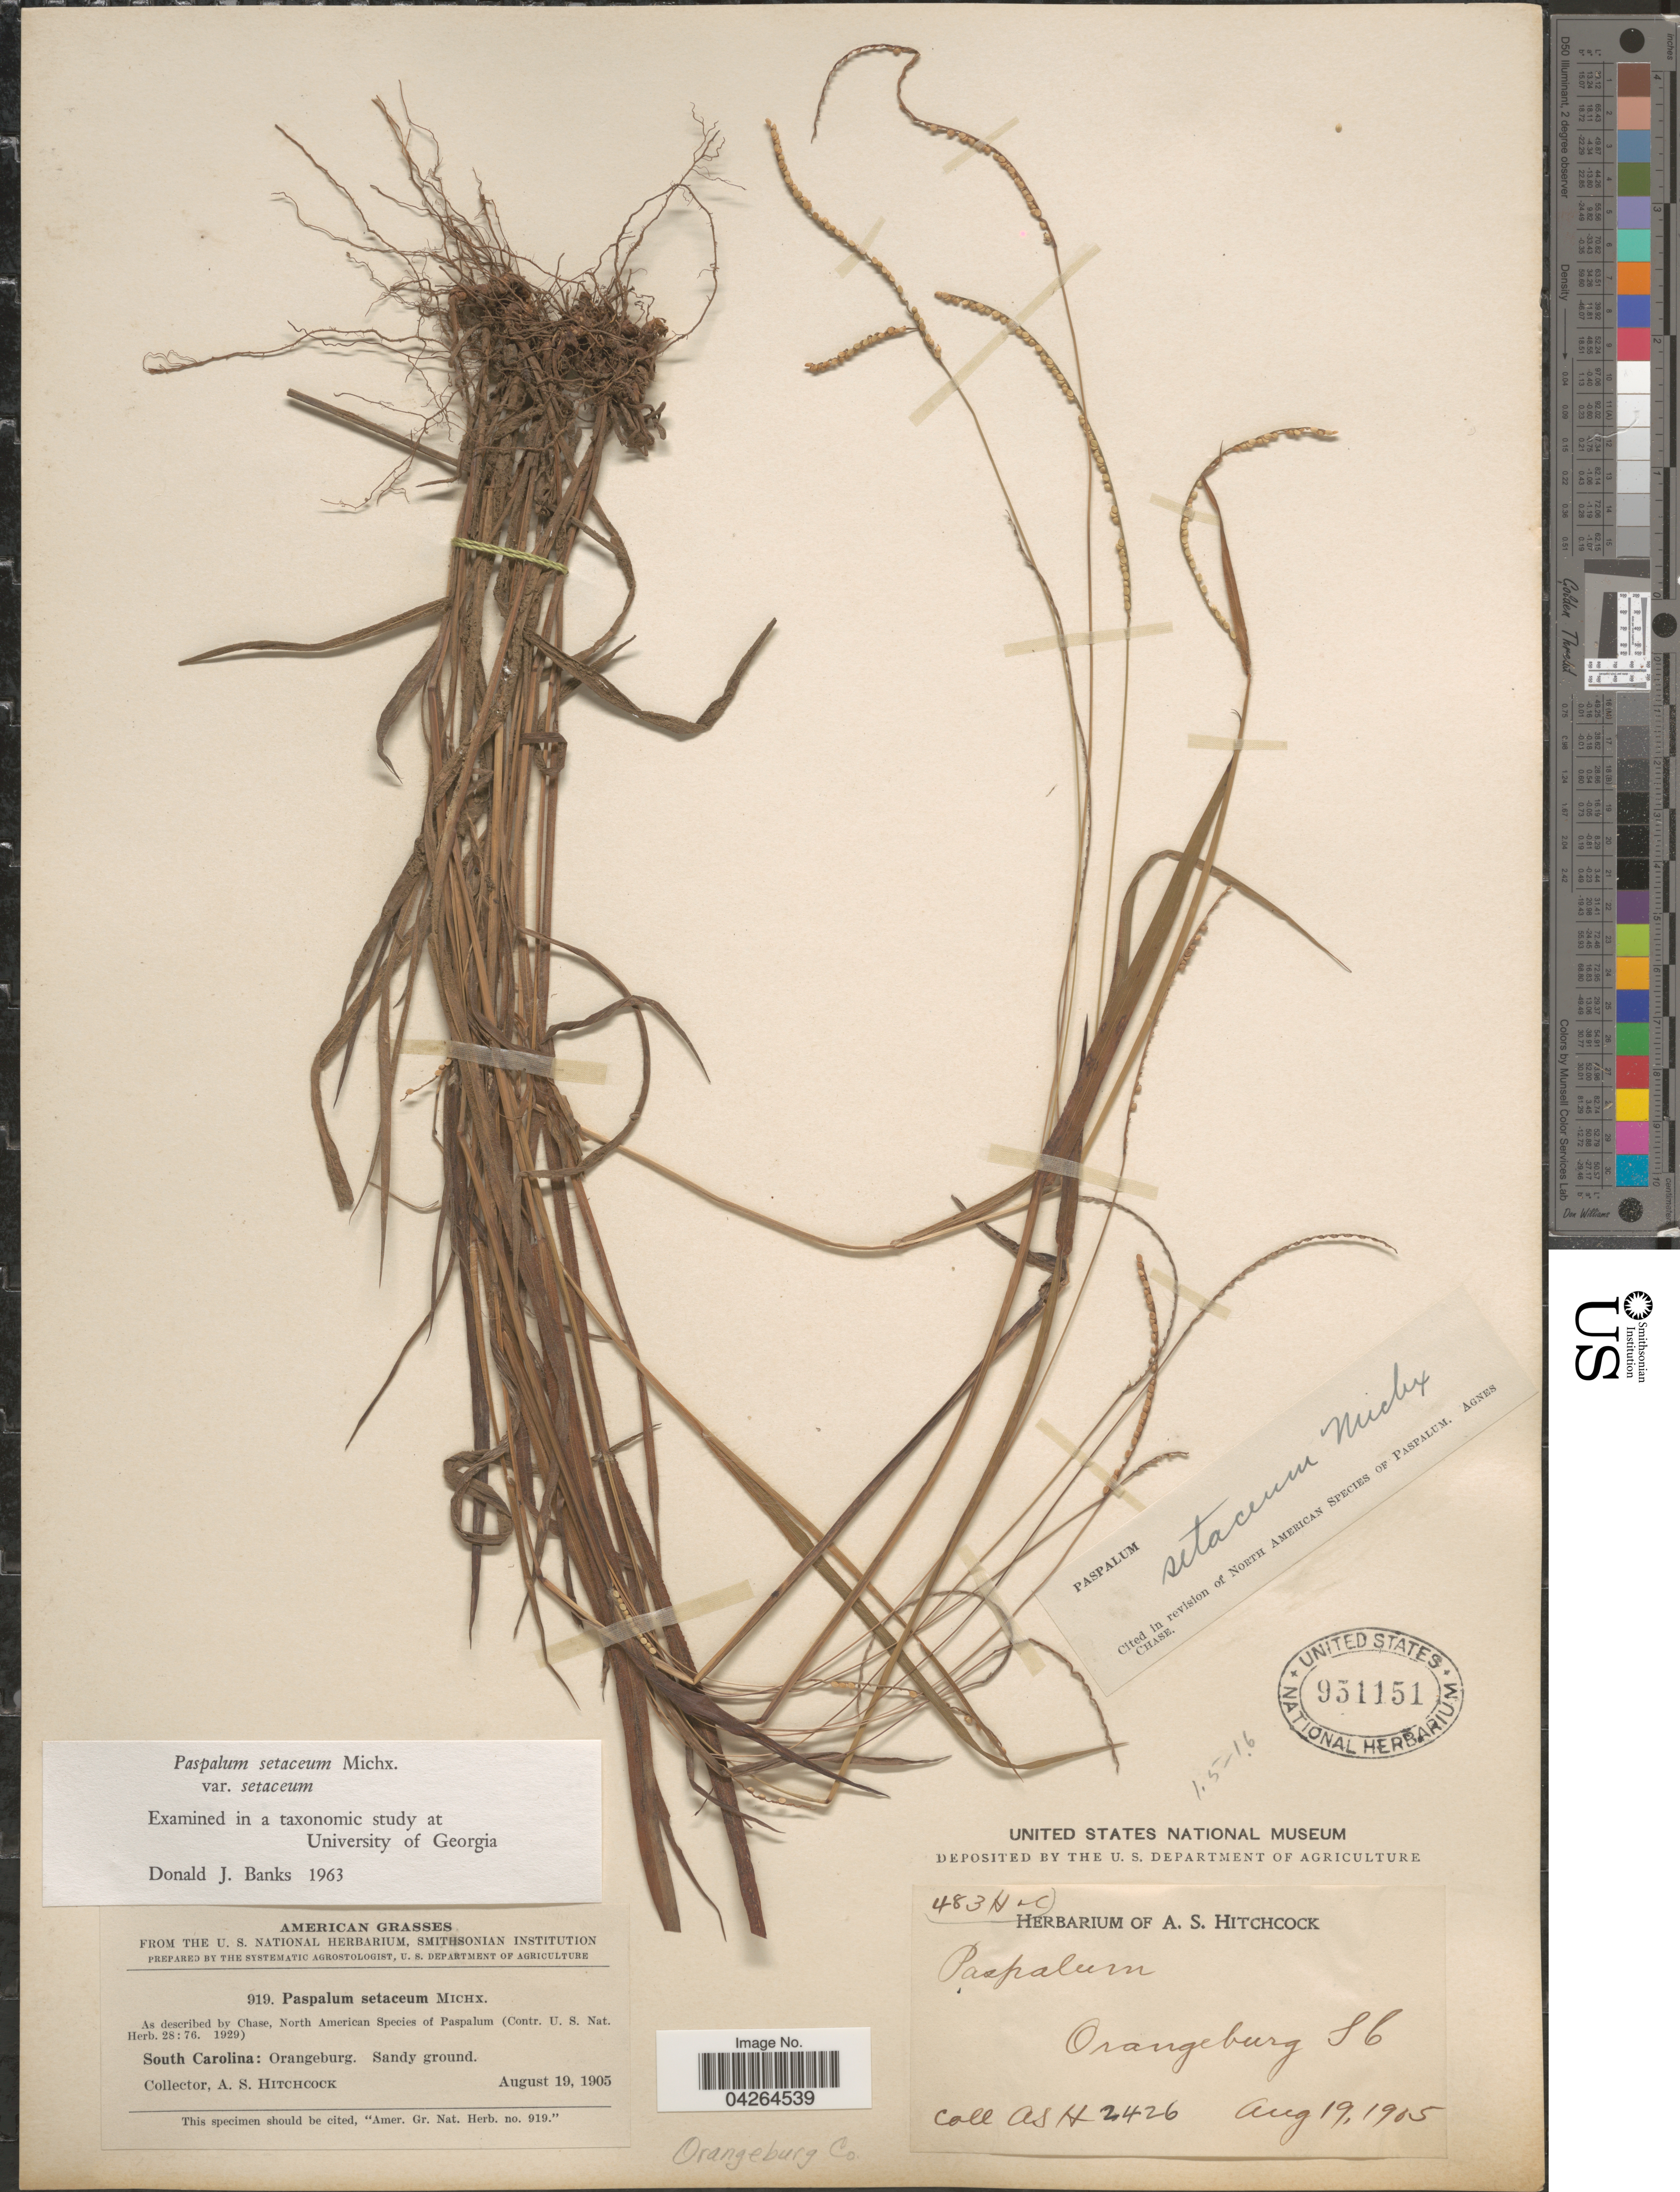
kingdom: Plantae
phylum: Tracheophyta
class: Liliopsida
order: Poales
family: Poaceae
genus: Paspalum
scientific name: Paspalum setaceum var. setaceum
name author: Michx.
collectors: A. S. Hitchcock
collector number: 2426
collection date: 1905-08-19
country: United States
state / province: South Carolina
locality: Orangeburg. Orangeburg Co.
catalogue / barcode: US 951151